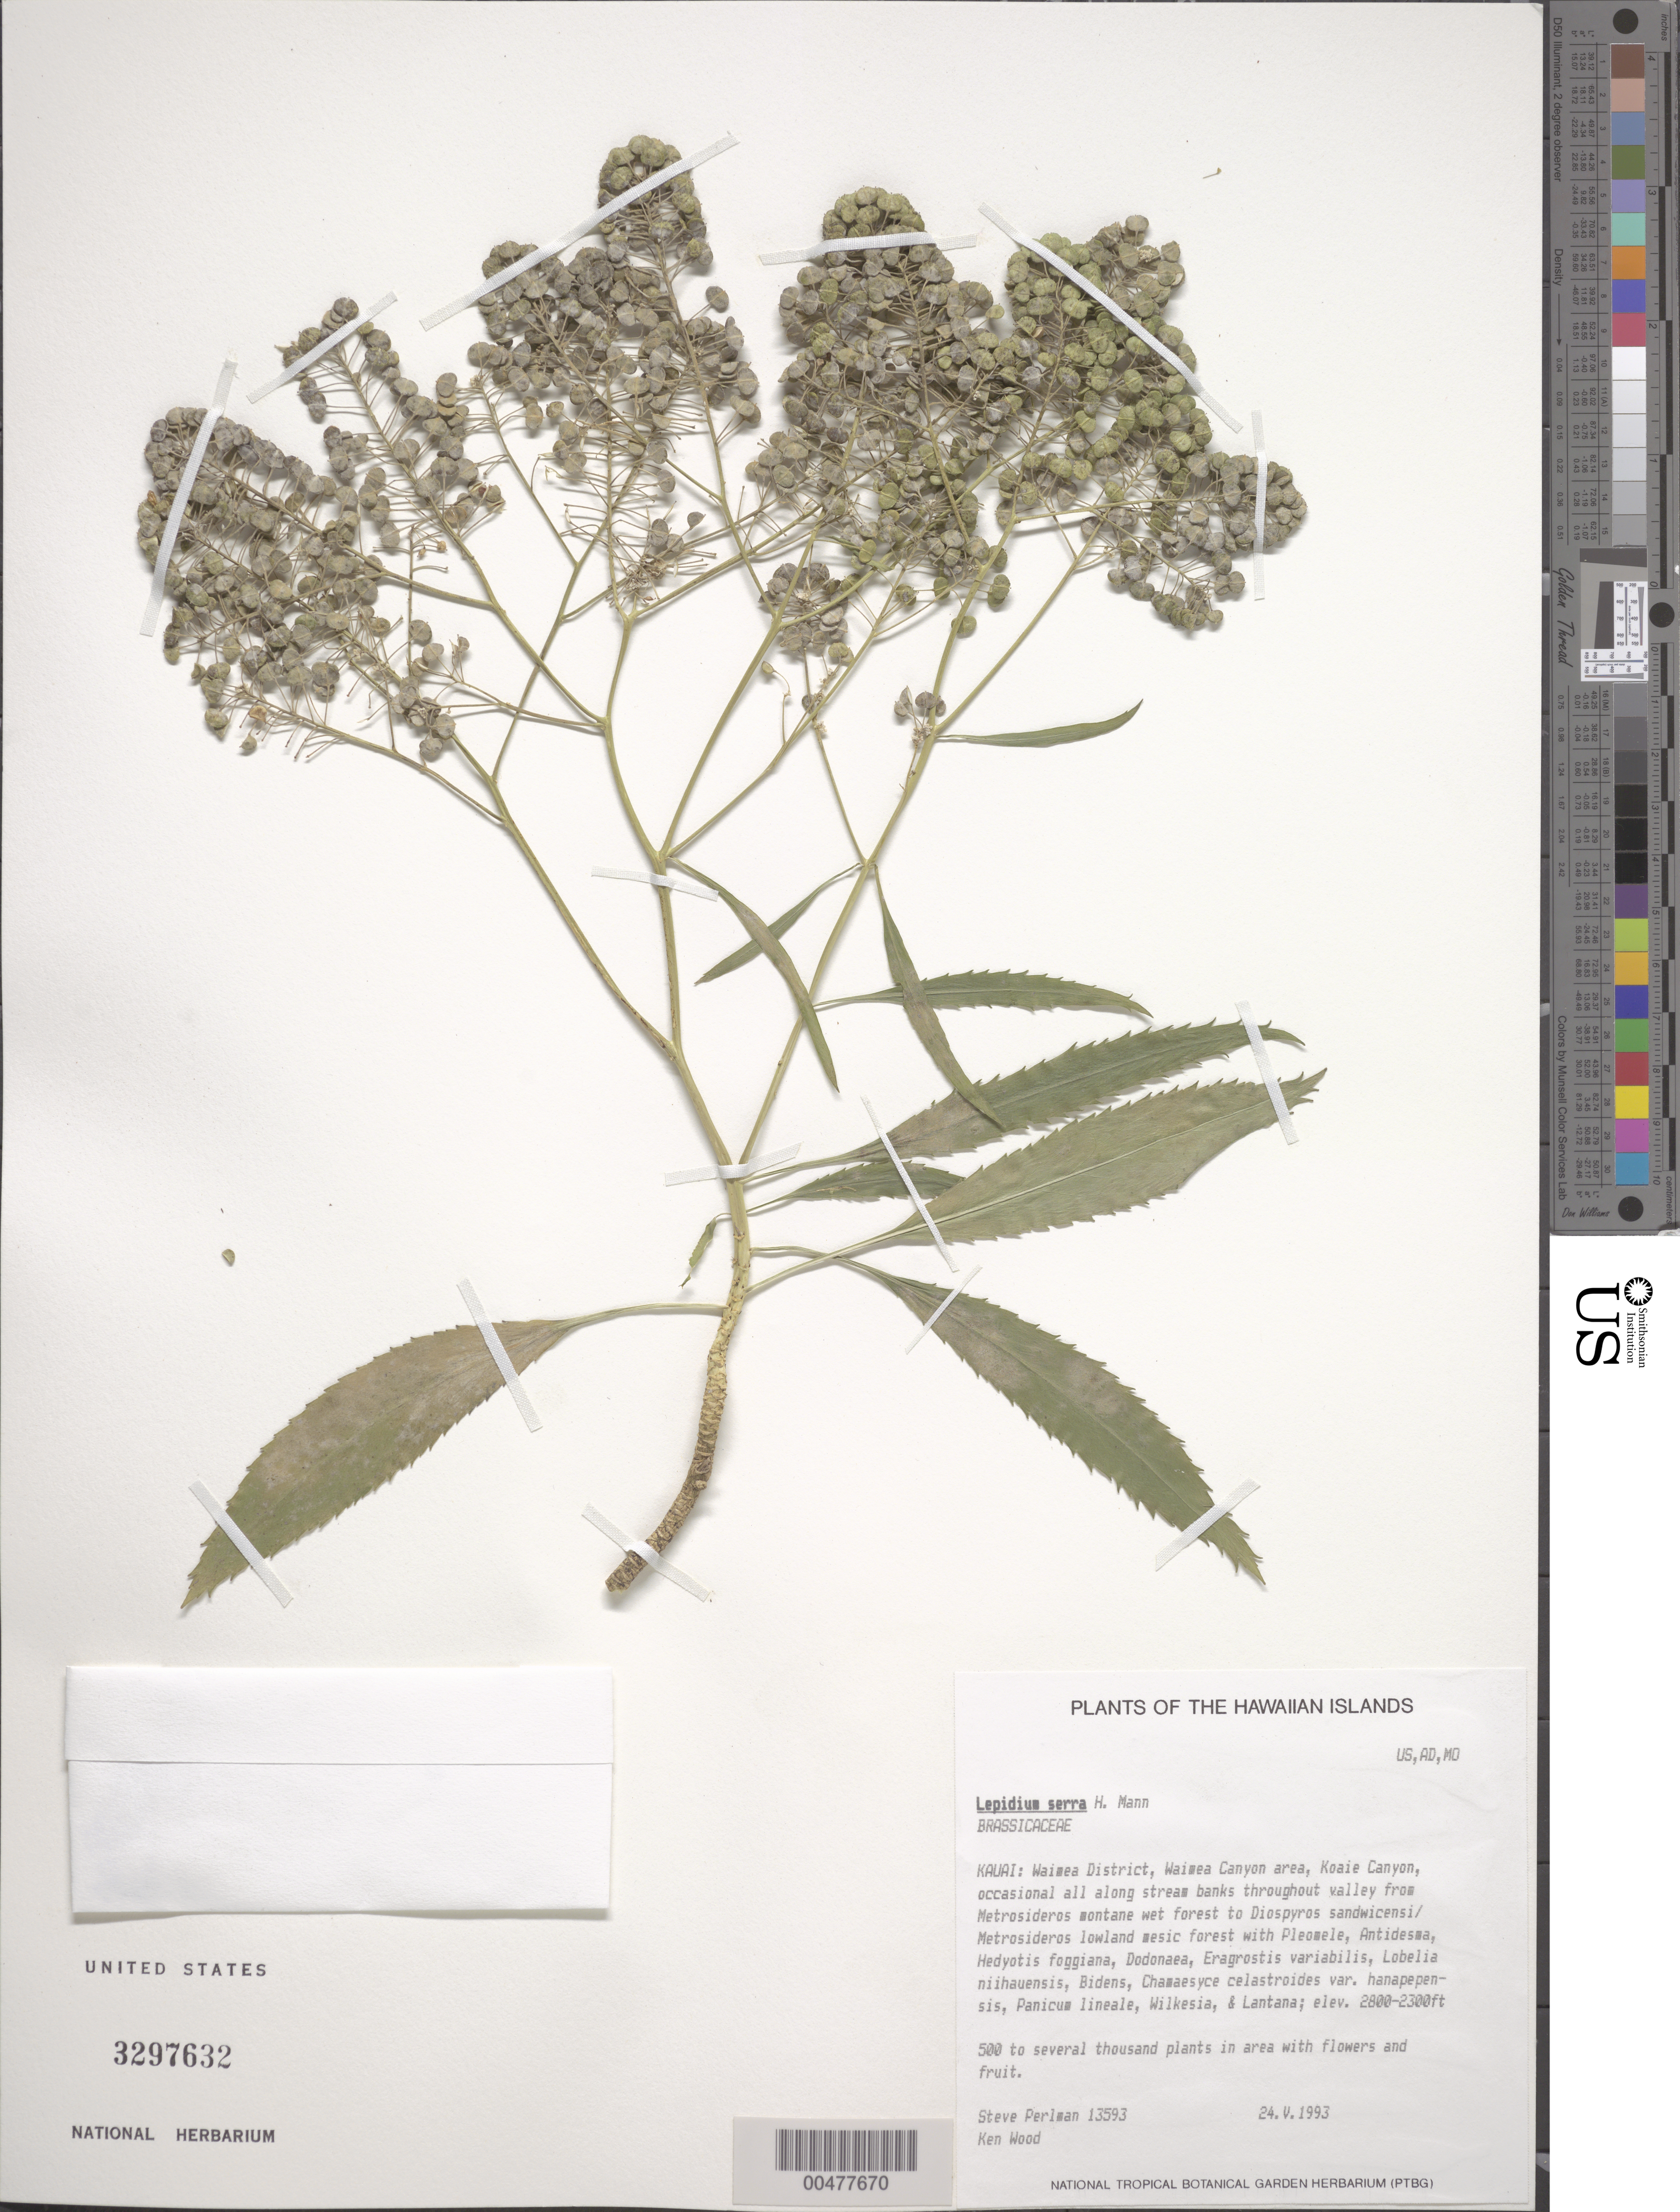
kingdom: Plantae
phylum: Tracheophyta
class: Magnoliopsida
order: Brassicales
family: Brassicaceae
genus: Lepidium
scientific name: Lepidium serra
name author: H. Mann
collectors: S. P. Perlman & K. Wood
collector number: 13593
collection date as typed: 24 May 1993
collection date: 1993-05-24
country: United States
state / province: Hawaii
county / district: Kauai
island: Kaua'i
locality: Waimea Dist., Waimea Canyon area, Koaie Canyon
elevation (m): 853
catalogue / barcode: US 3297632